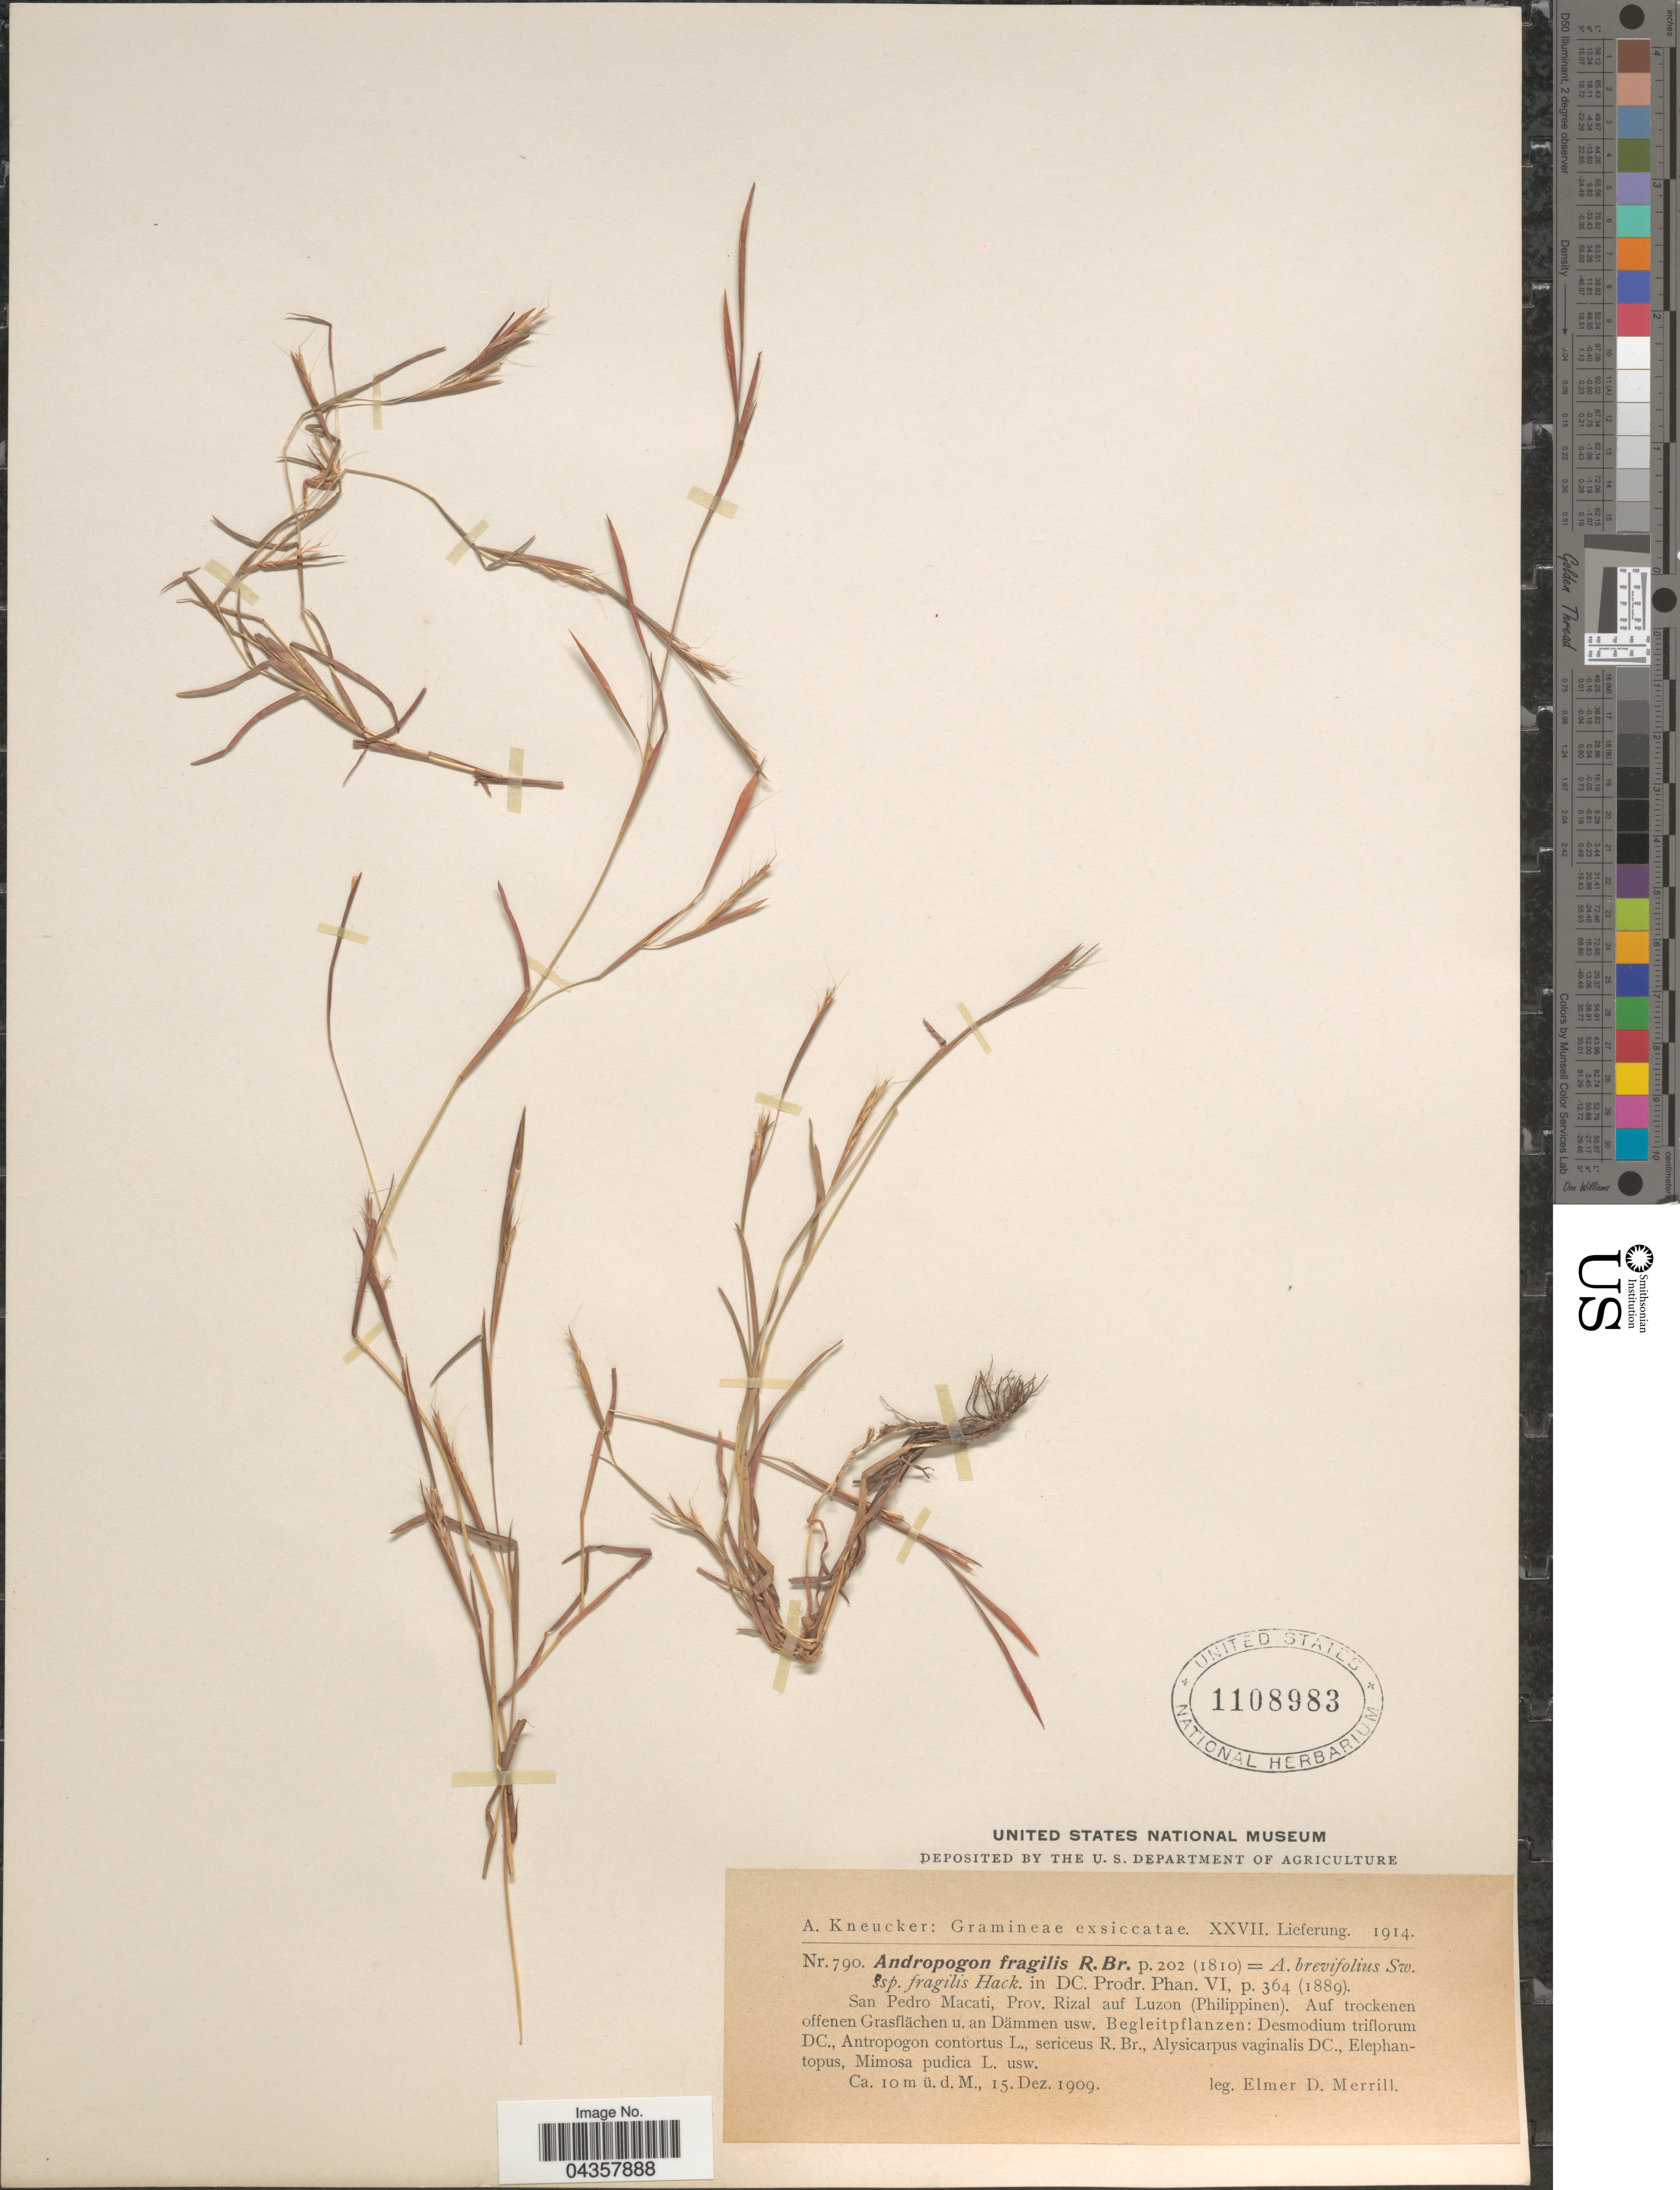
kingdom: Plantae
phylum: Tracheophyta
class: Liliopsida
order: Poales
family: Poaceae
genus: Schizachyrium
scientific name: Schizachyrium fragile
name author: (R. Br.) A. Camus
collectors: E. D. Merrill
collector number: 790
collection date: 1909-12-15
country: Philippines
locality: San Pedro Macati, Prov. Rizal auf Luzon (Philippinen).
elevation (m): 10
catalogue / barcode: US 1108983